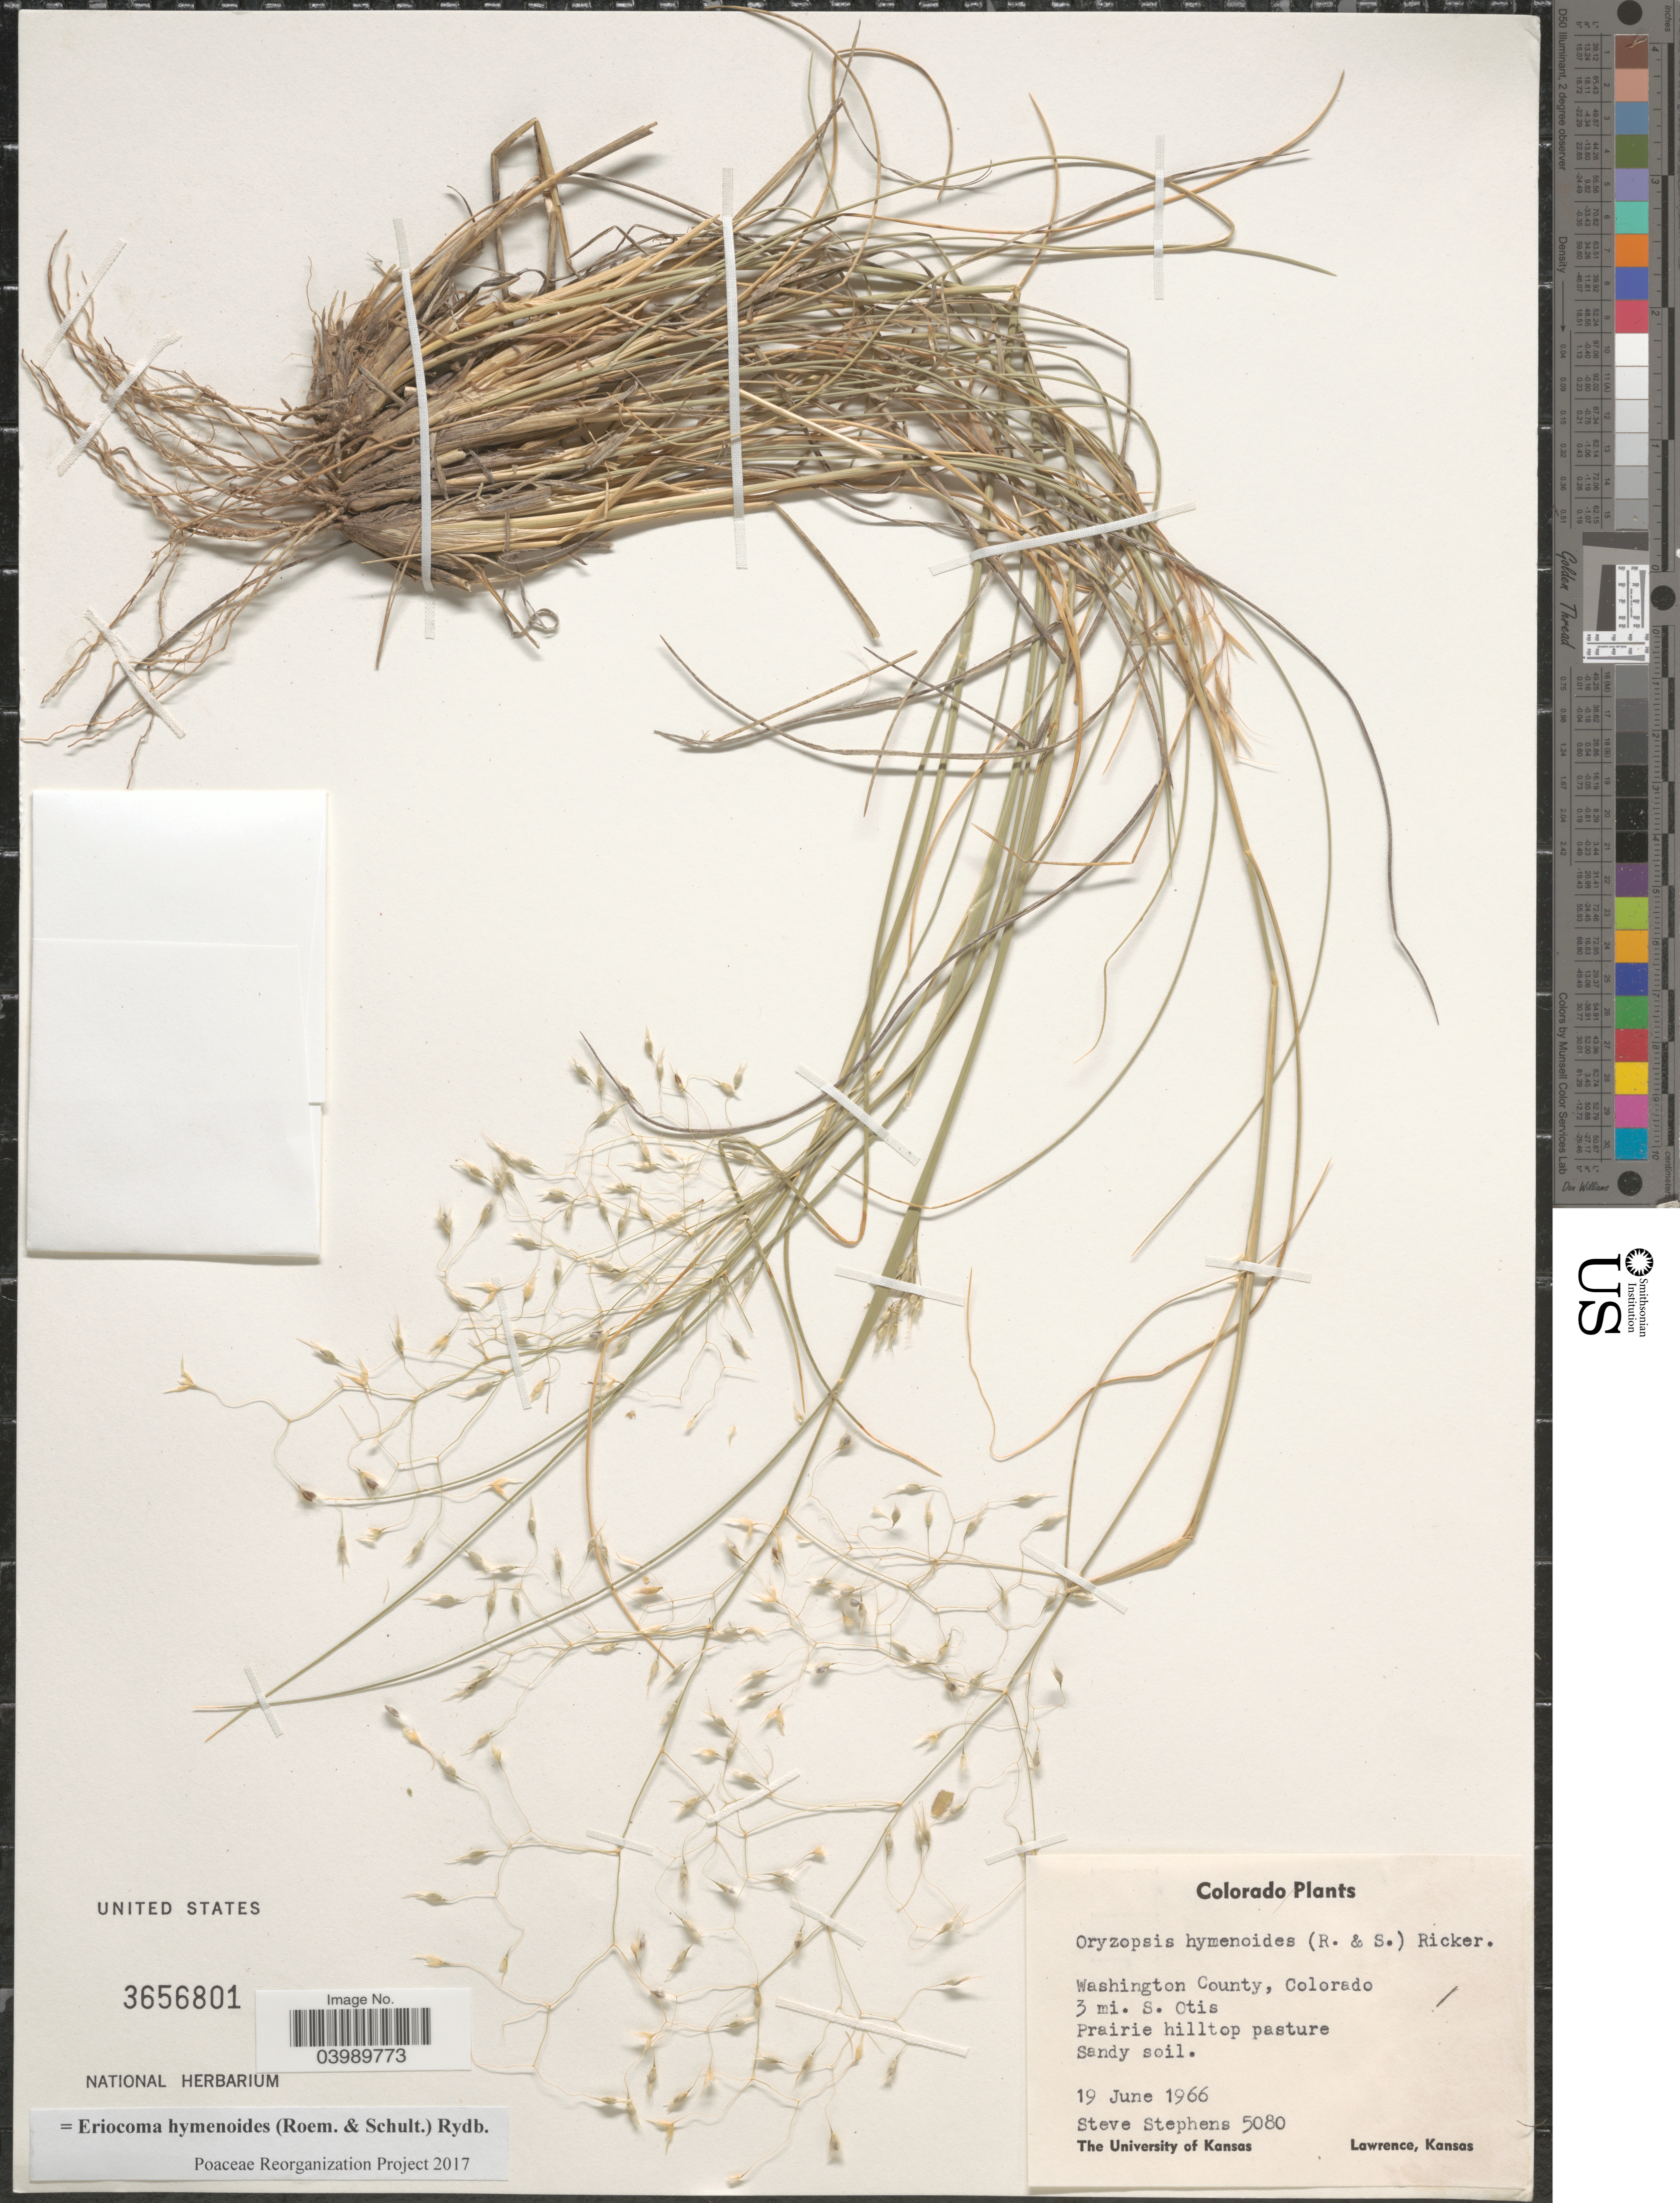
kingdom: Plantae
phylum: Tracheophyta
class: Liliopsida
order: Poales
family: Poaceae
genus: Eriocoma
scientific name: Eriocoma hymenoides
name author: (Roem. & Schult.) Rydb.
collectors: S. Stephens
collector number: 5080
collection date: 1966-06-19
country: United States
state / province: Colorado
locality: Washington County. 3 mi. S. Otis. Prairie hilltop pasture.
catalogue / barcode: US 3656801